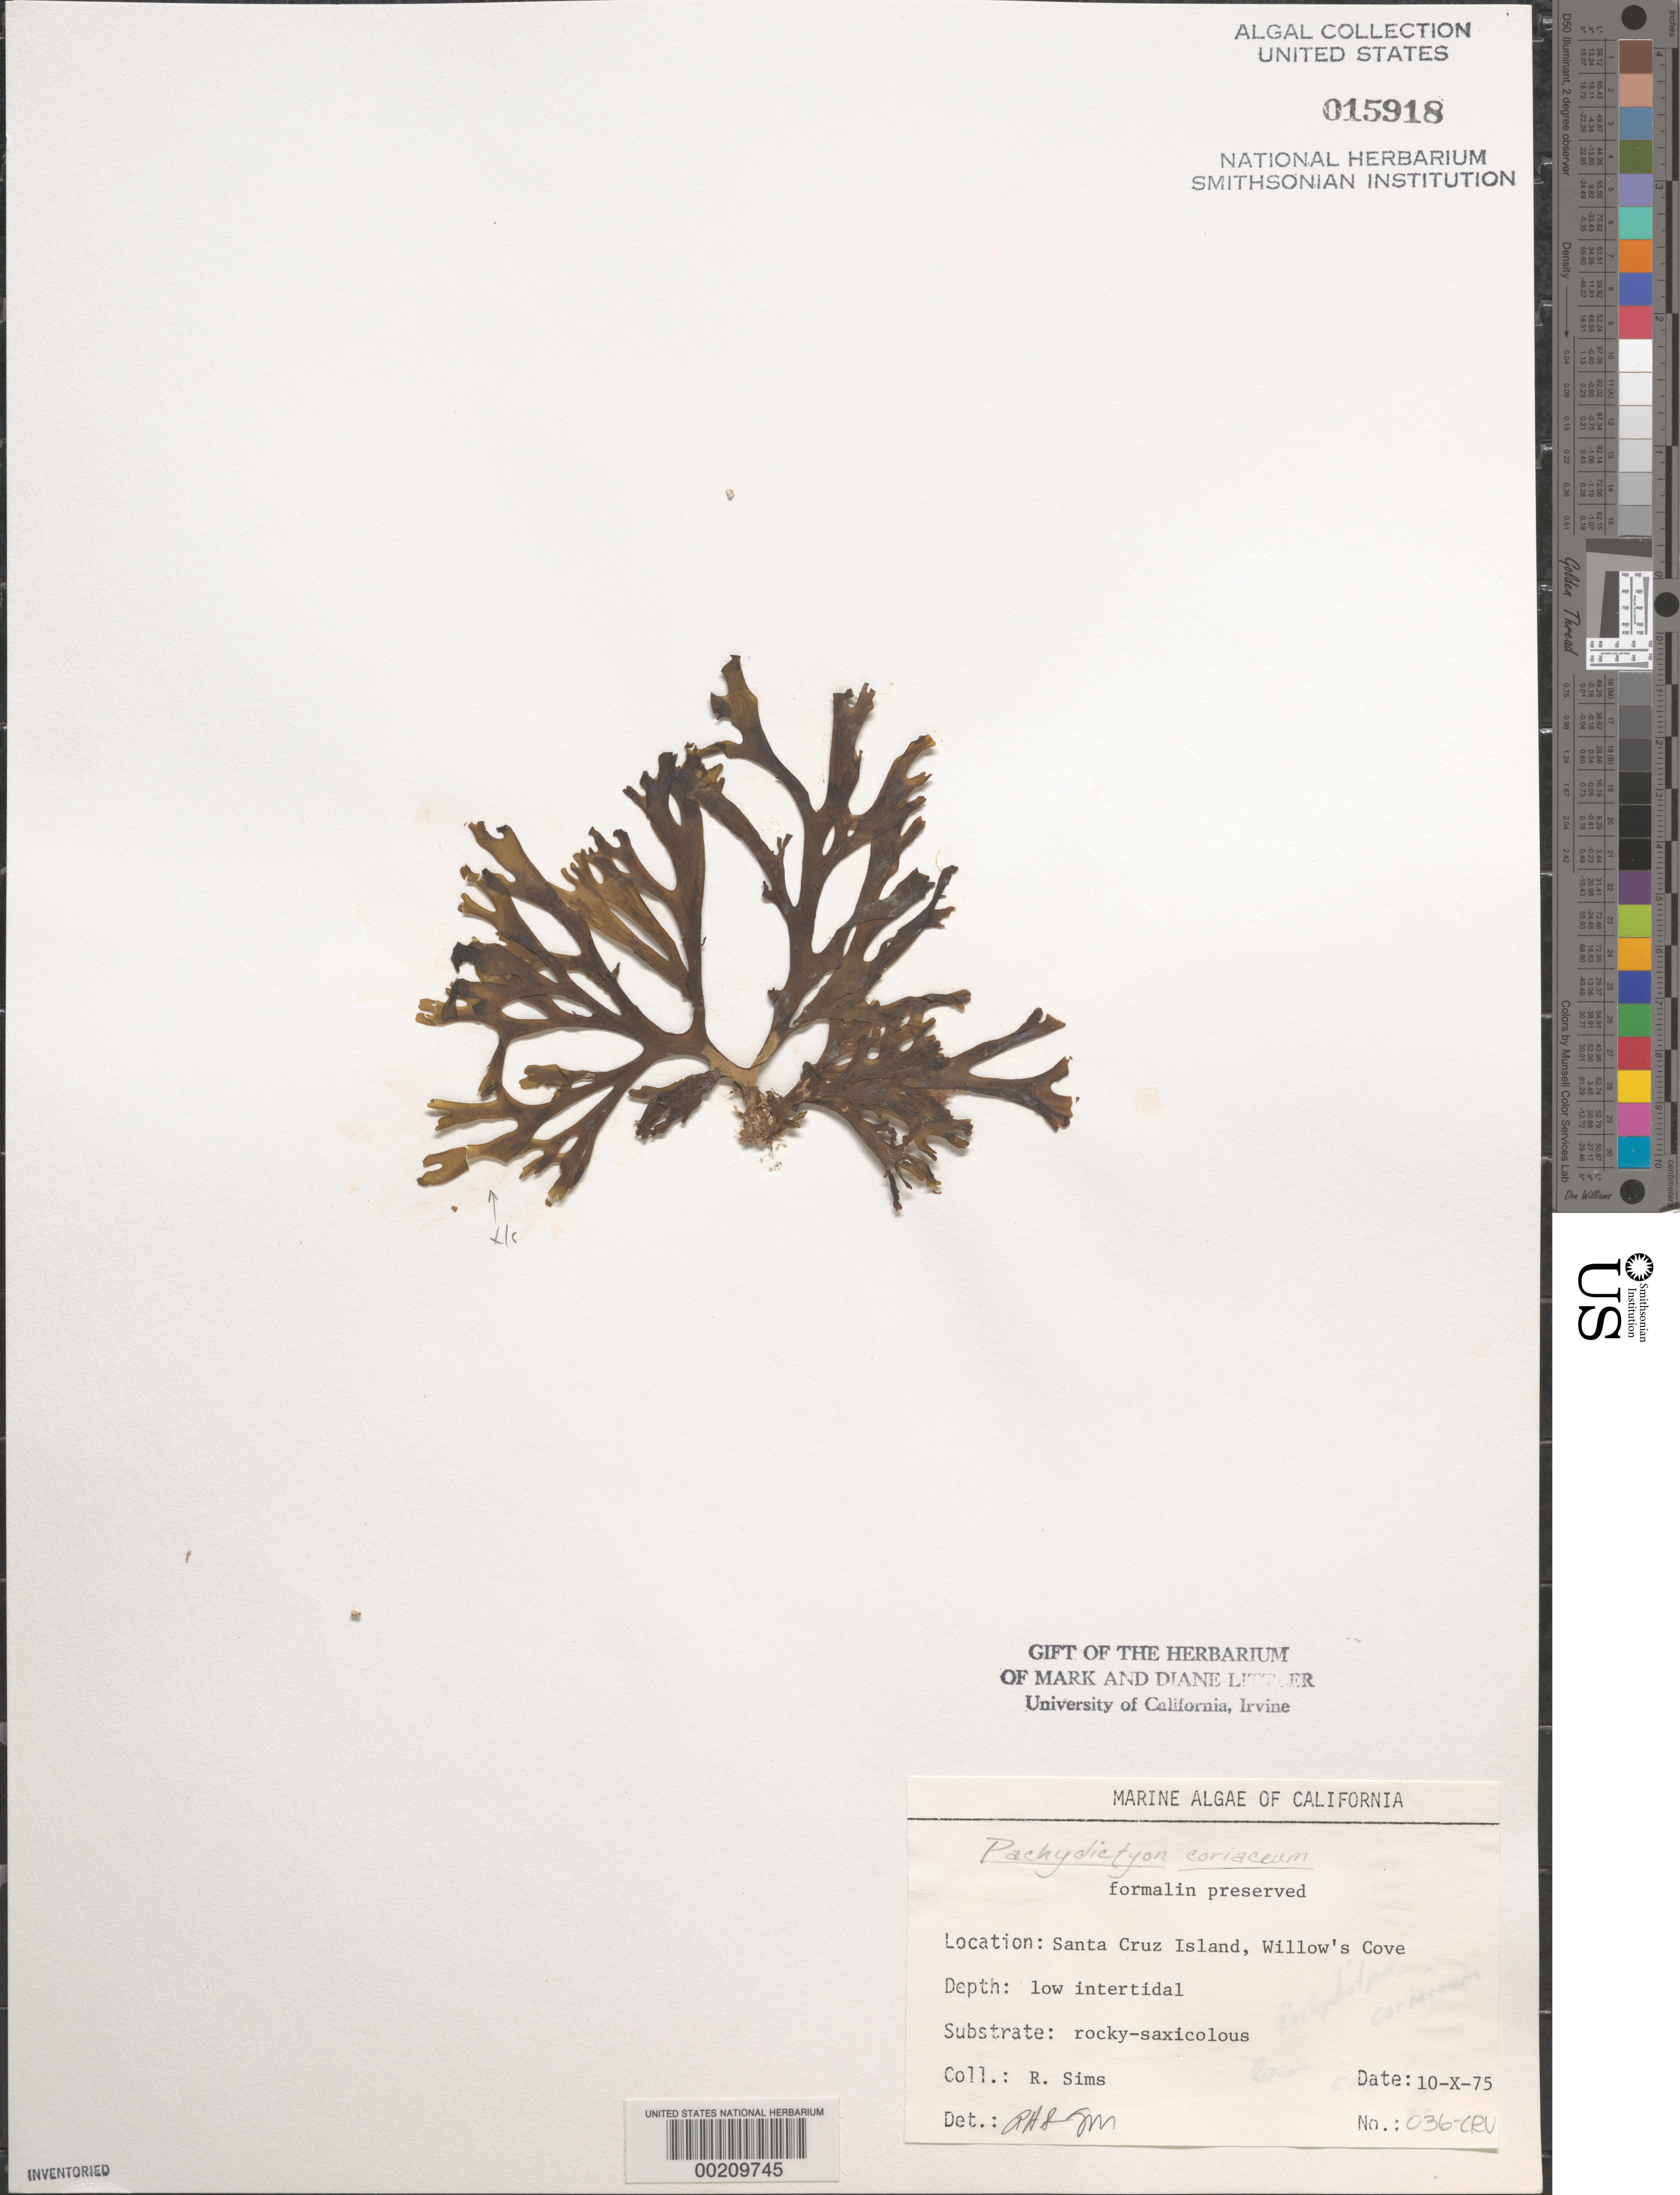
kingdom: Chromista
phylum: Ochrophyta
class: Phaeophyceae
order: Dictyotales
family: Dictyotaceae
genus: Pachydictyon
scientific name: Pachydictyon coriaceum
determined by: Sims, Robert H.; Murray, S. N.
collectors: R. H. Sims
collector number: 036-CRU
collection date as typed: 10 Oct 1975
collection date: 1975-10-10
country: United States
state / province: California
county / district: Santa Barbara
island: Santa Cruz Island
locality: Willows Cove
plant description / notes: BLM-SOCALBIGHT Rocky Intertidal Survey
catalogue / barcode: US 15918